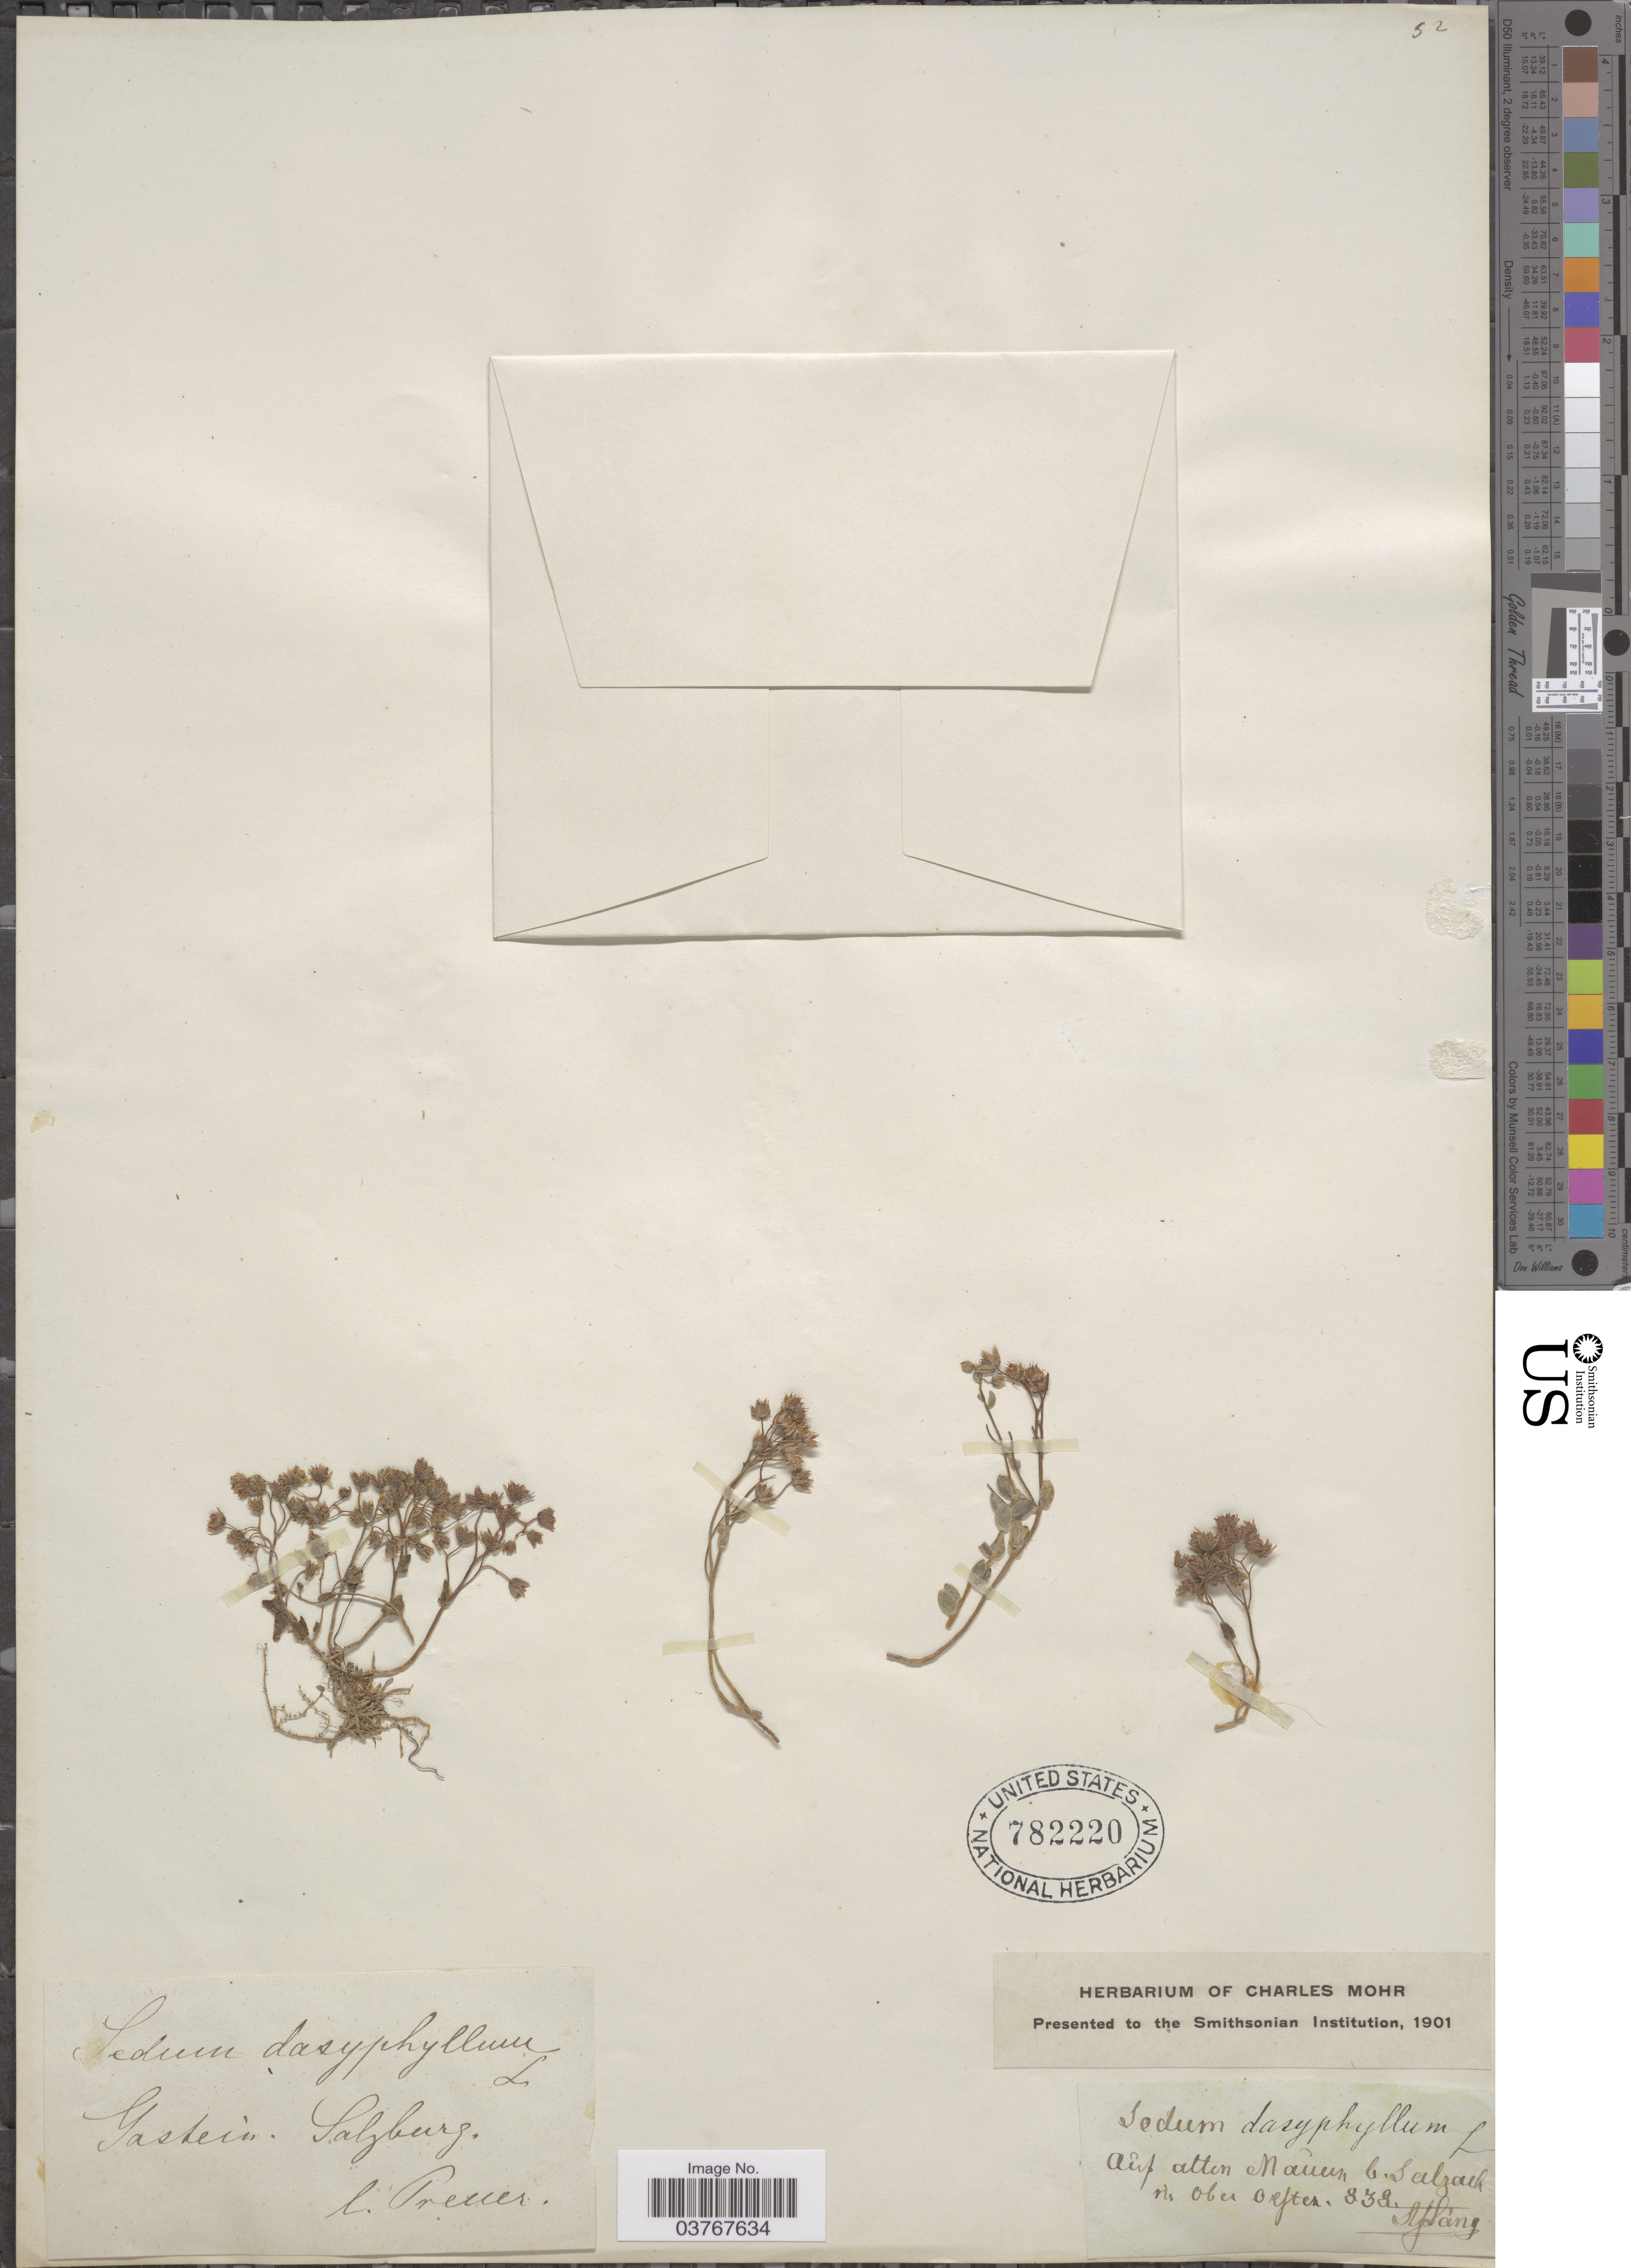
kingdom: Plantae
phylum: Tracheophyta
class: Magnoliopsida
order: Saxifragales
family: Crassulaceae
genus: Sedum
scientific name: Sedum dasyphyllum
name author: L.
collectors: J. Preuer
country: Austria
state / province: Salzburg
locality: Gastein. Aȗf atten Maȗern.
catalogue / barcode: US 782220